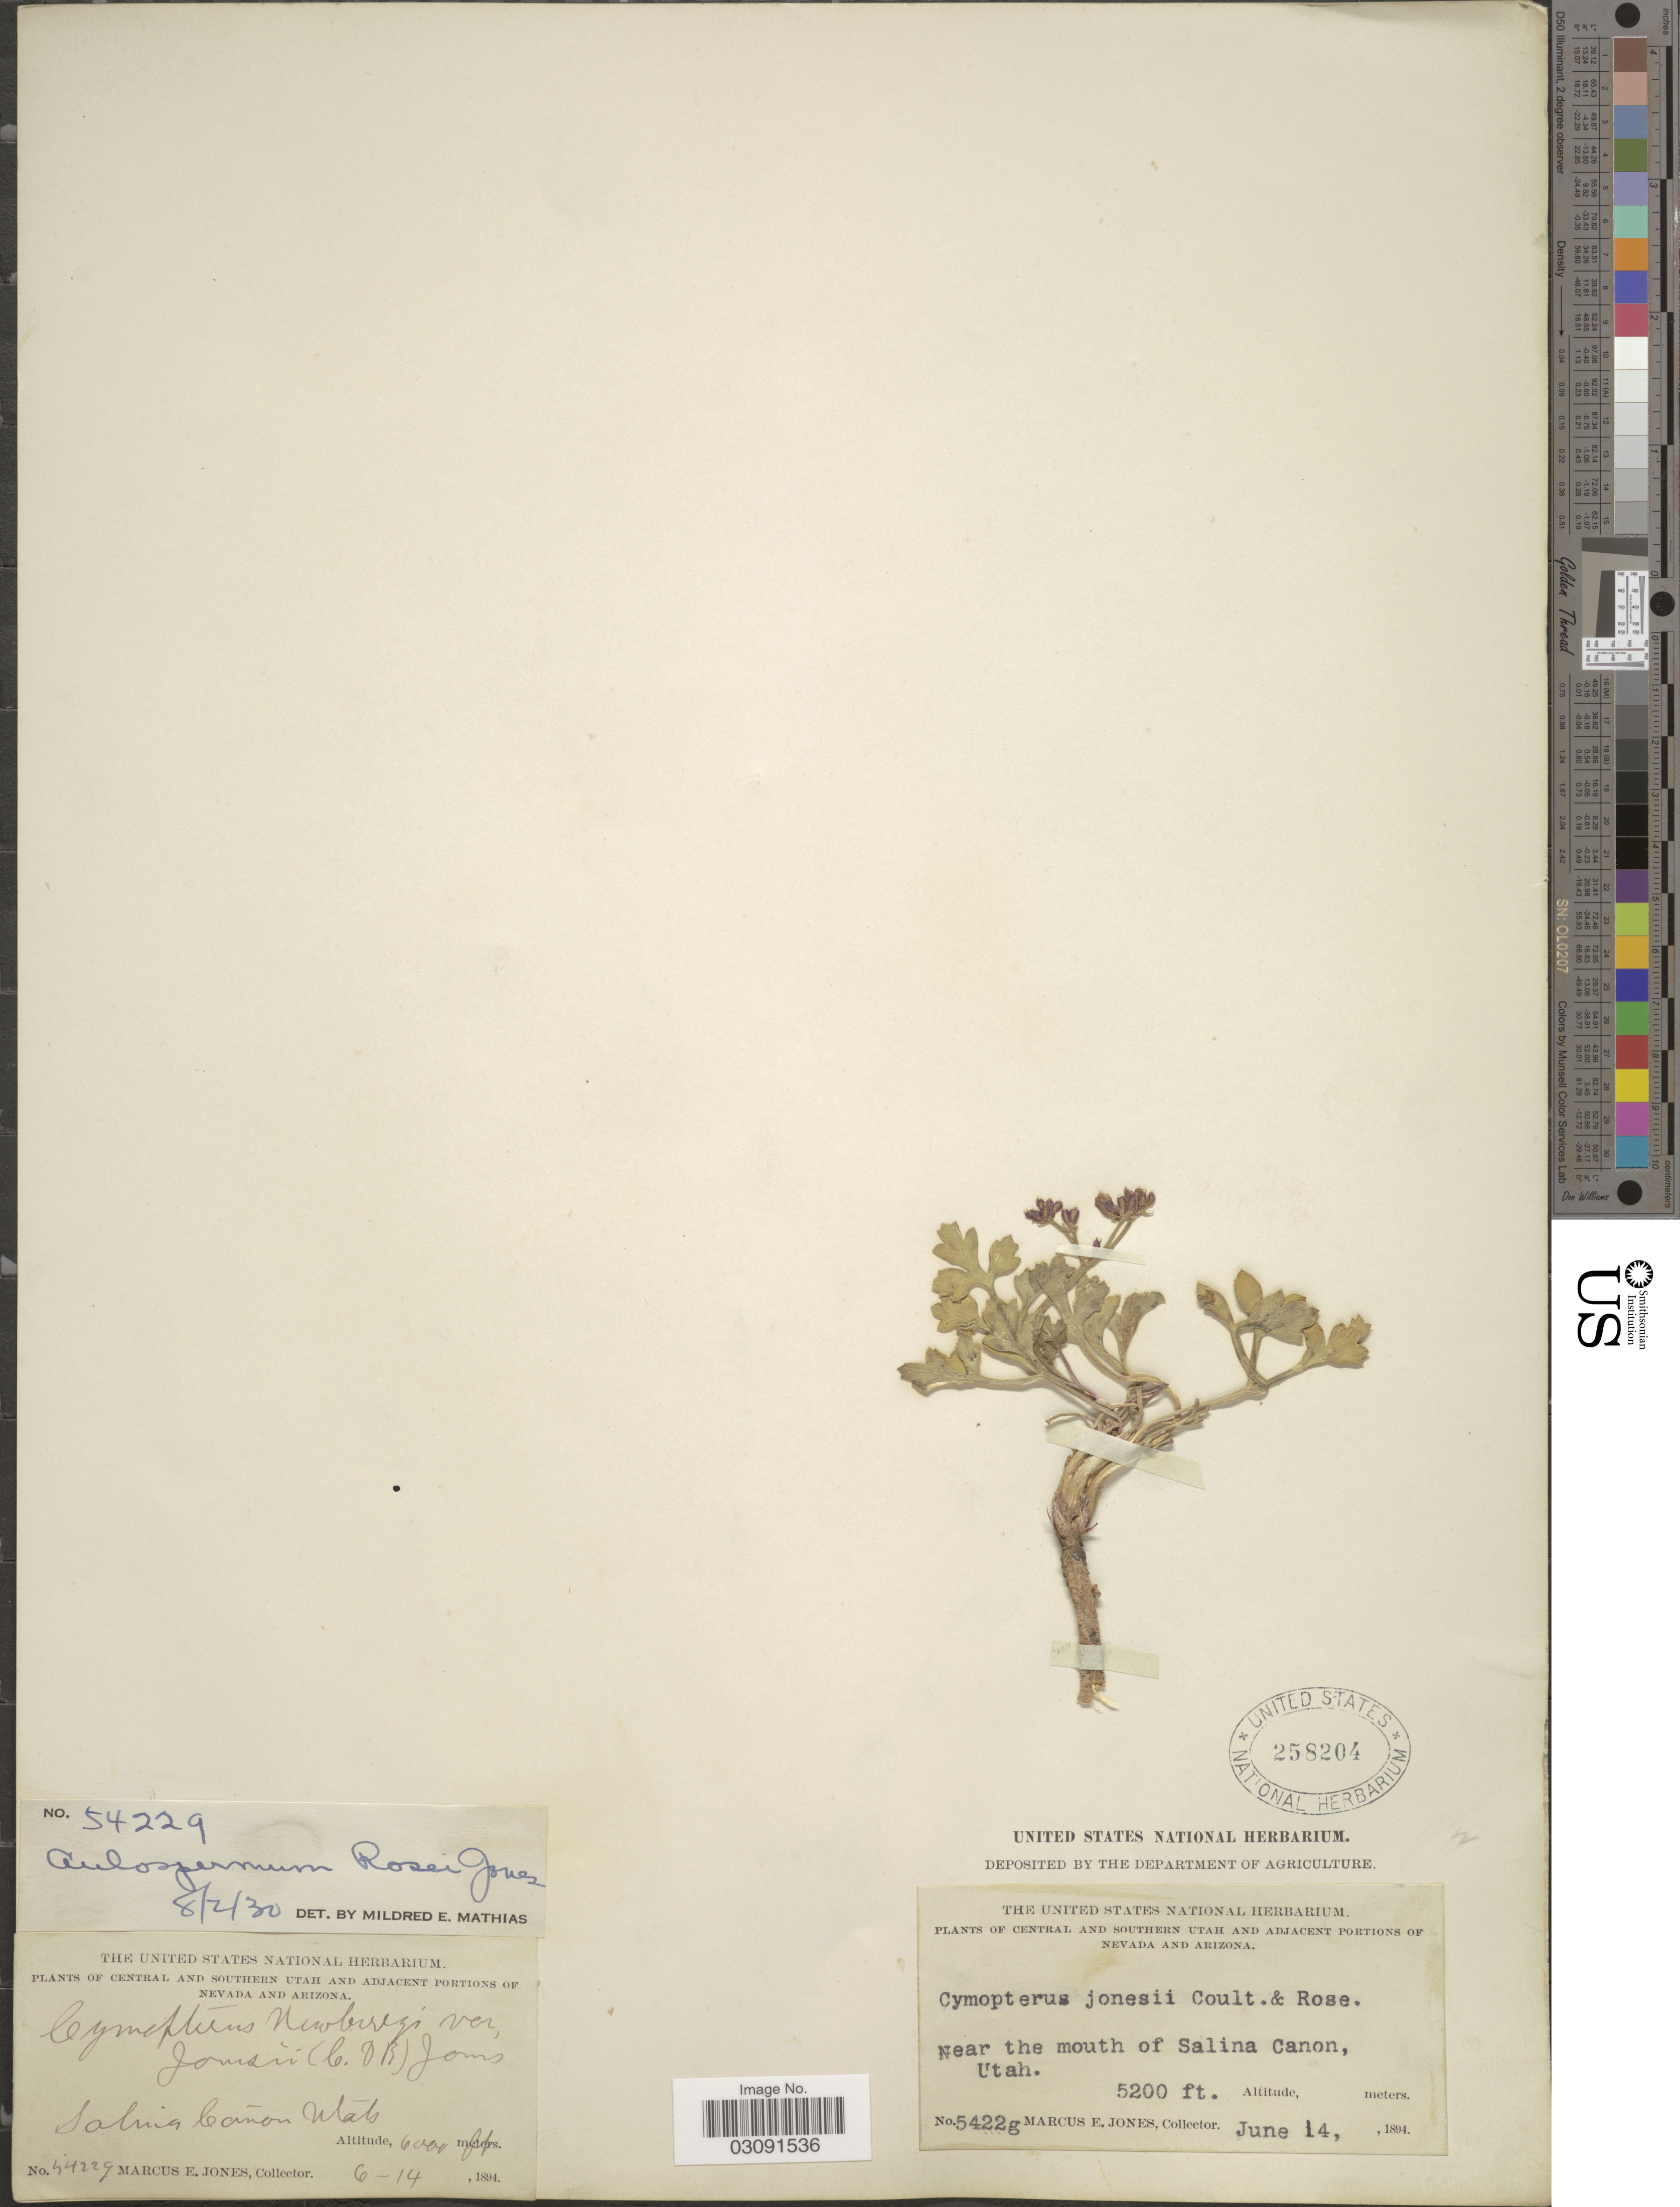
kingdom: Plantae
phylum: Tracheophyta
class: Magnoliopsida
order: Apiales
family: Apiaceae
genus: Cymopterus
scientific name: Cymopterus rosei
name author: (M.E. Jones) Goodrich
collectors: M. E. Jones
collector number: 5422g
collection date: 1894-06-14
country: United States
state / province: Utah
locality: Central and Southern Utah, Near the mouth of Salina Canon, Utah.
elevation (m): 1585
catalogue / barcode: US 258204